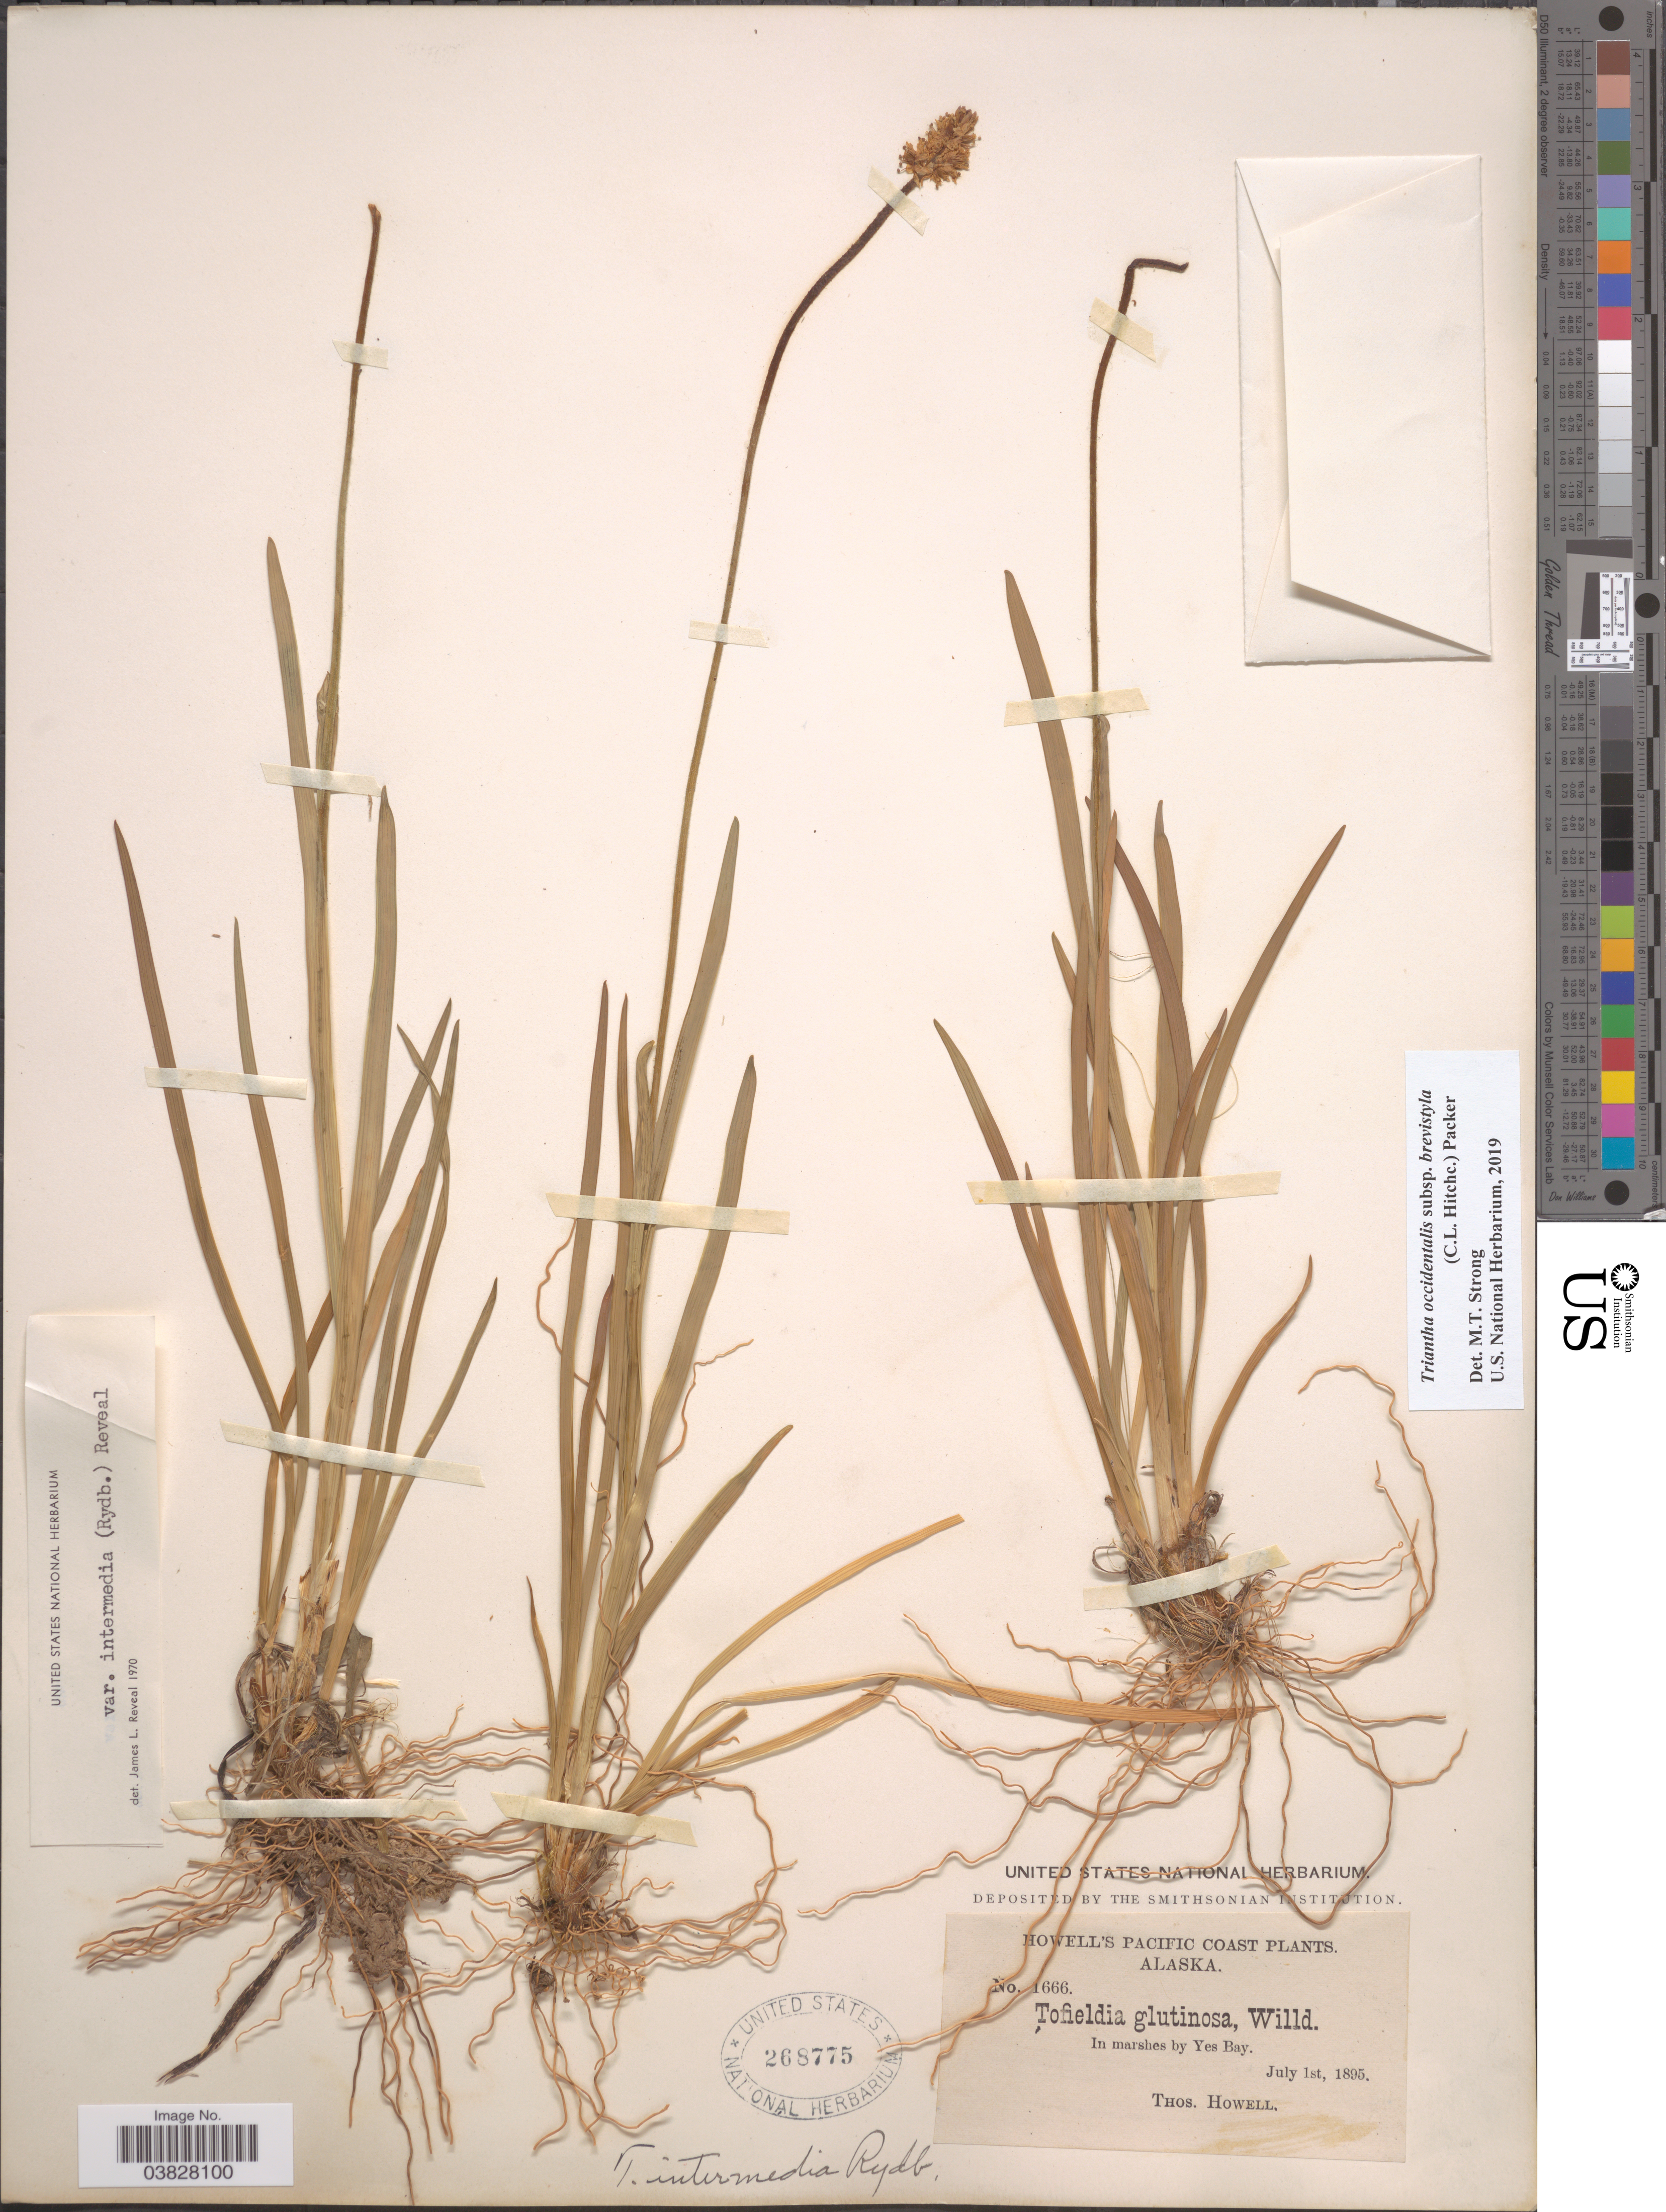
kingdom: Plantae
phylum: Tracheophyta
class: Liliopsida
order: Alismatales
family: Tofieldiaceae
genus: Triantha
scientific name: Triantha occidentalis subsp. brevistyla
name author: (C.L. Hitchc.) Packer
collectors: T. Howell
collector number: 1666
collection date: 1895-07-01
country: United States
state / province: Alaska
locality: Pacific Coast. Yes Bay.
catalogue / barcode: US 268775